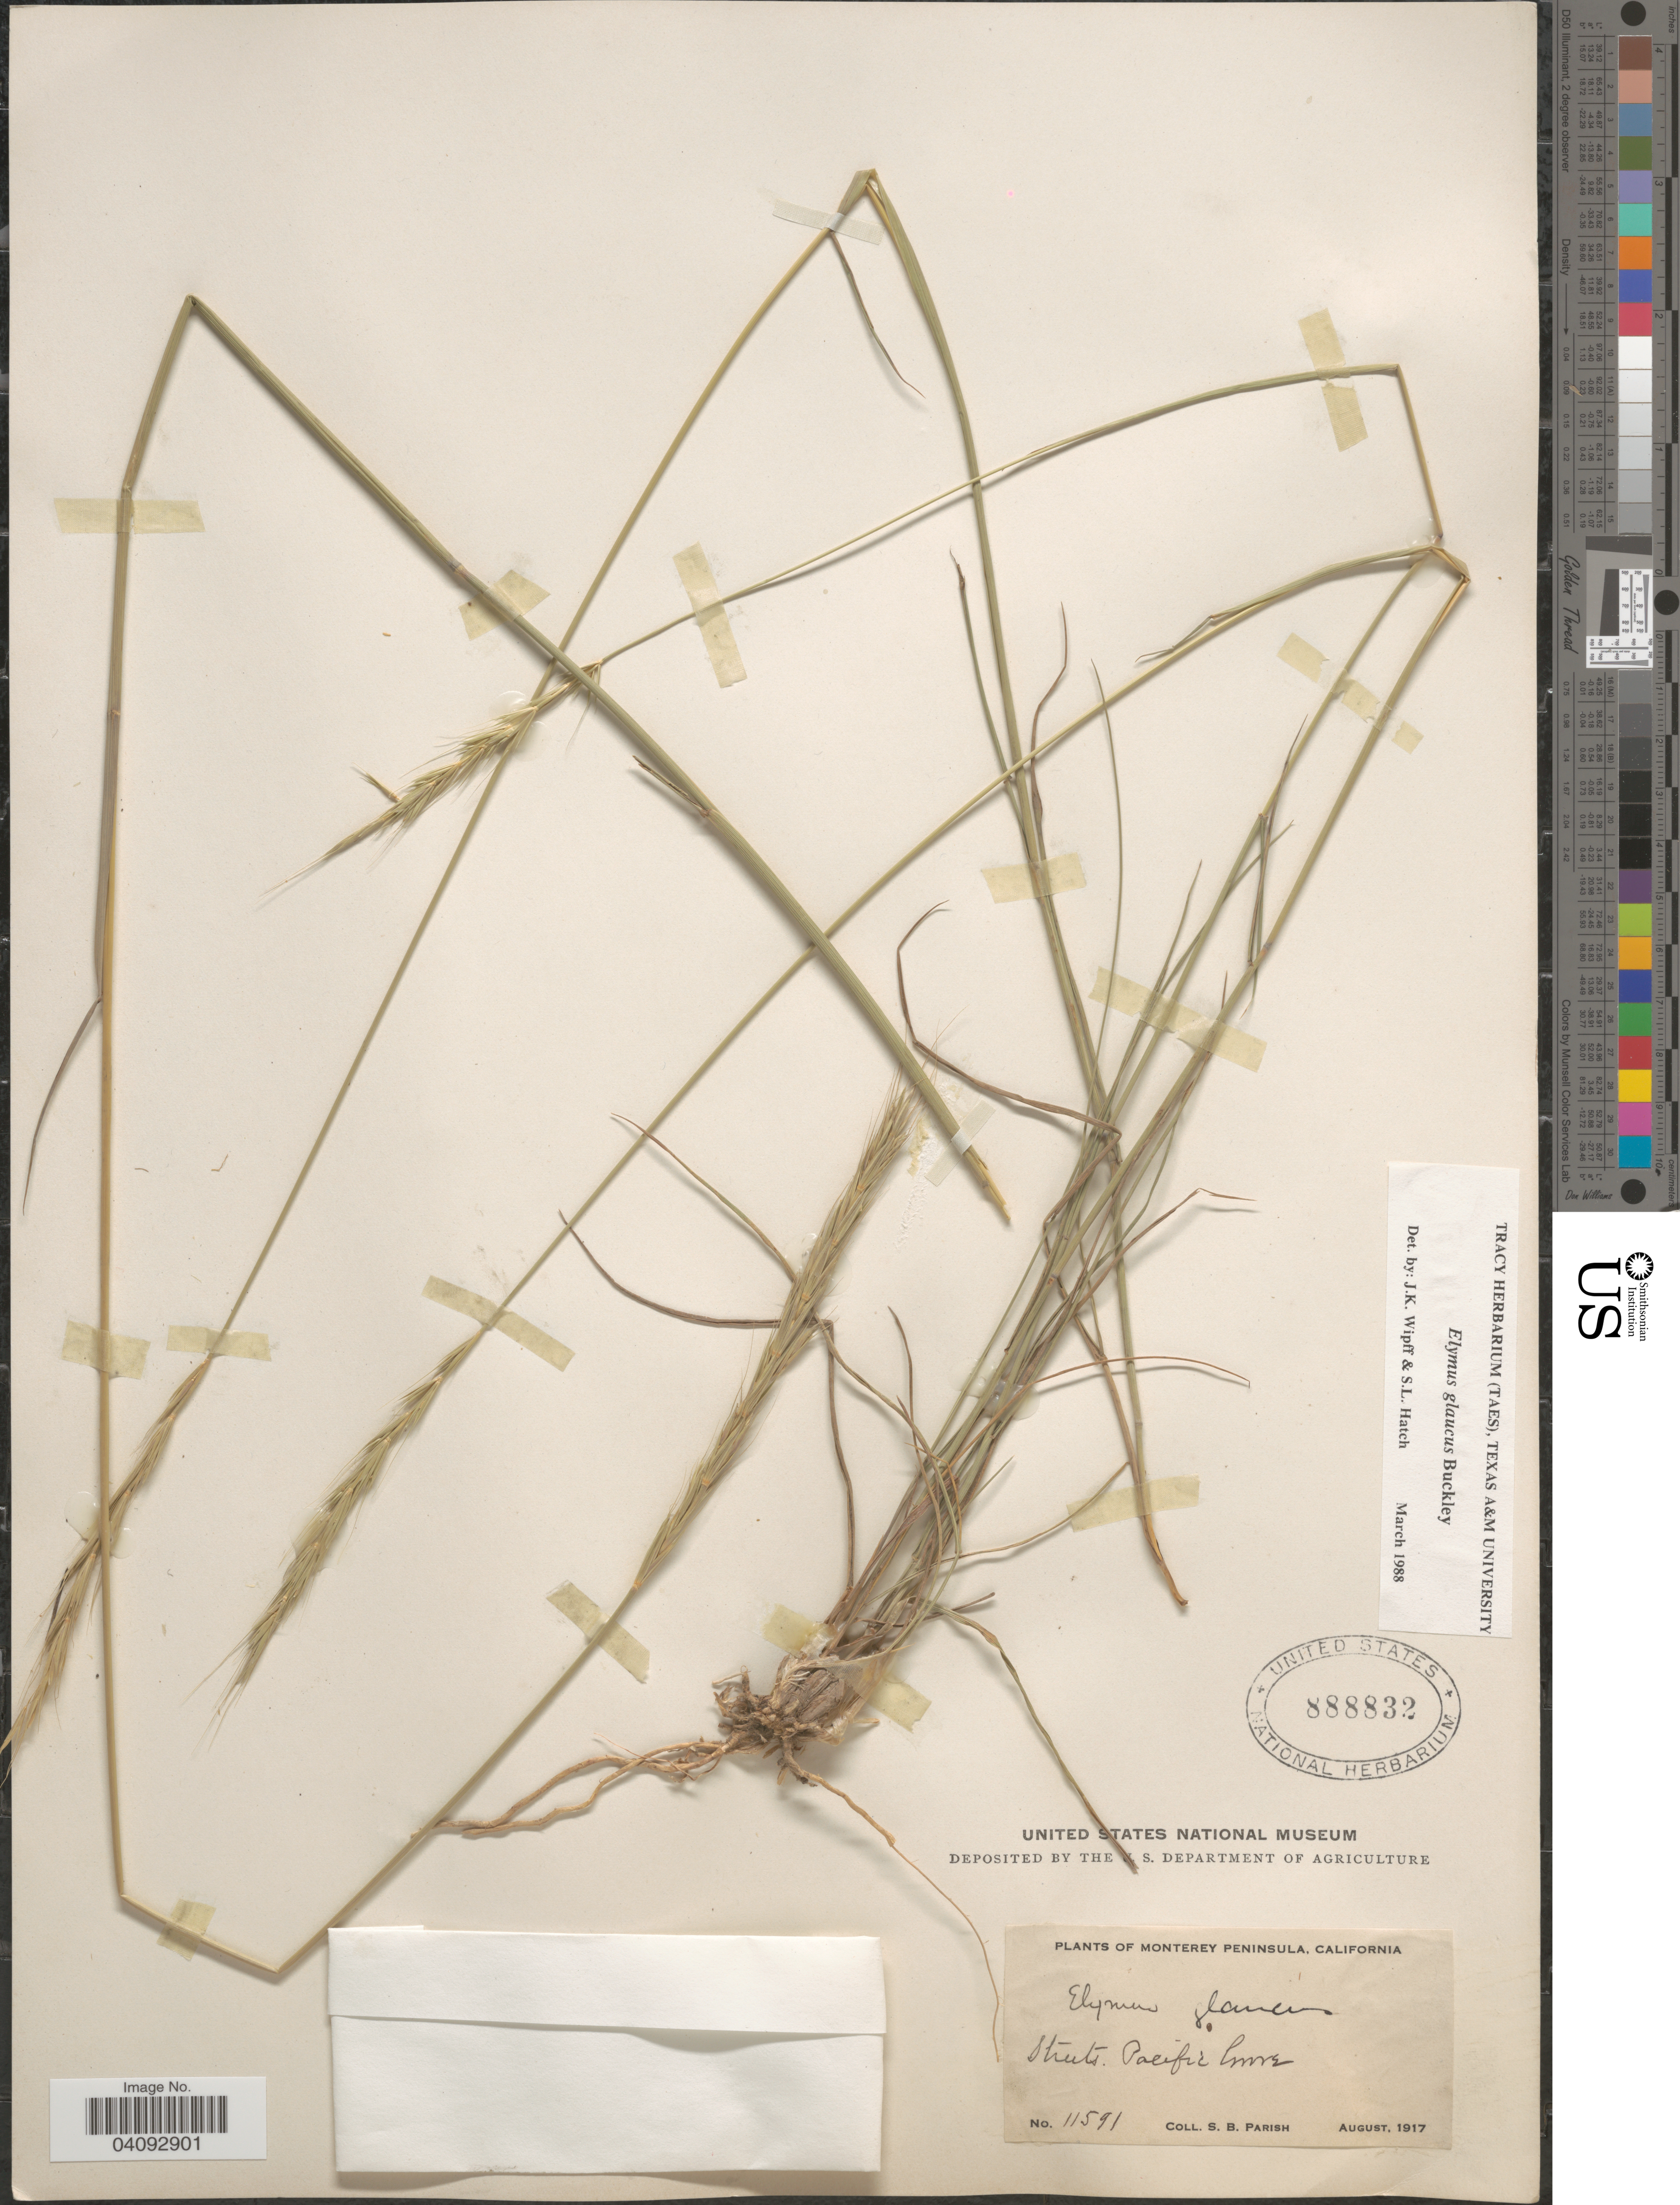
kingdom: Plantae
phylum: Tracheophyta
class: Liliopsida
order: Poales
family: Poaceae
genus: Elymus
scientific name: Elymus glaucus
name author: Buckley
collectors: S. B. Parish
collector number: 11591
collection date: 1917-08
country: United States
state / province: California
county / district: Monterey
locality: Monterey Peninsula. Streets. Pacific Grove.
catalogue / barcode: US 888832